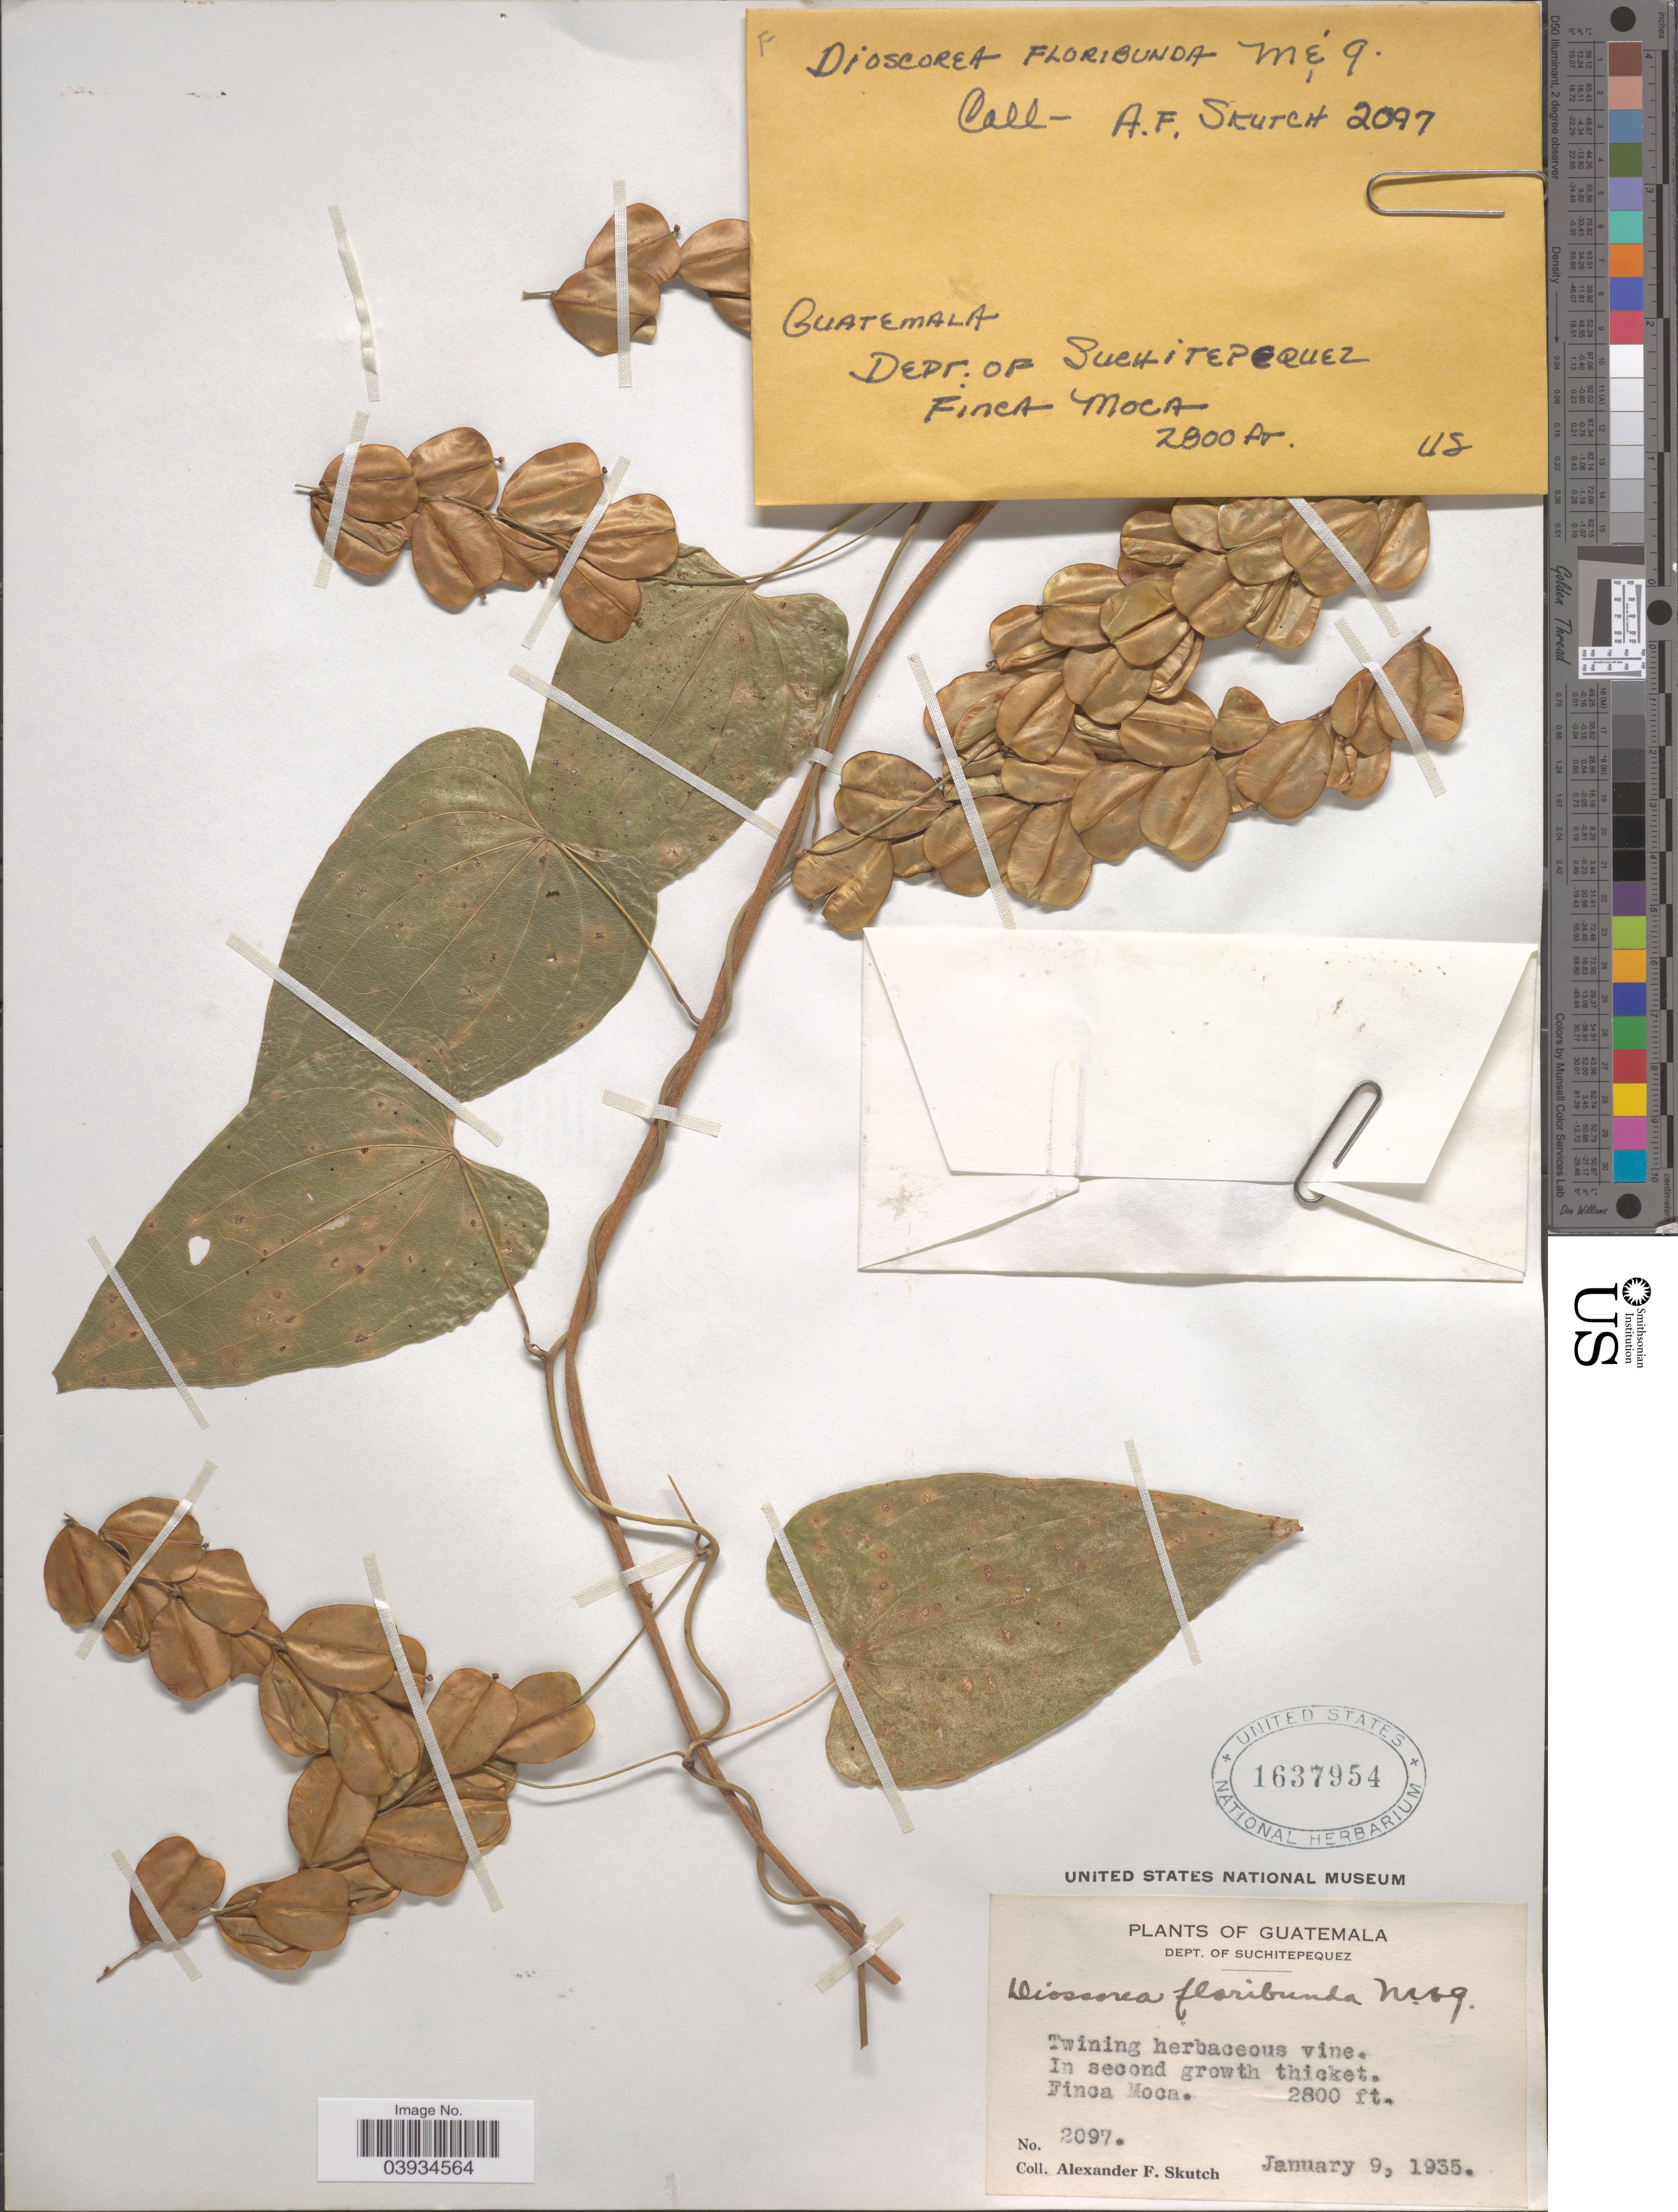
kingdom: Plantae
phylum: Tracheophyta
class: Liliopsida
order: Dioscoreales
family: Dioscoreaceae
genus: Dioscorea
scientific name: Dioscorea floribunda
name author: M. Martens & Galeotti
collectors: A. F. Skutch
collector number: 2097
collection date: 1935-01-09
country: Guatemala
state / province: Suchitepequez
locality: Dept. Suchitepequez. Finca Moca.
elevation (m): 853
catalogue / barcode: US 1637954